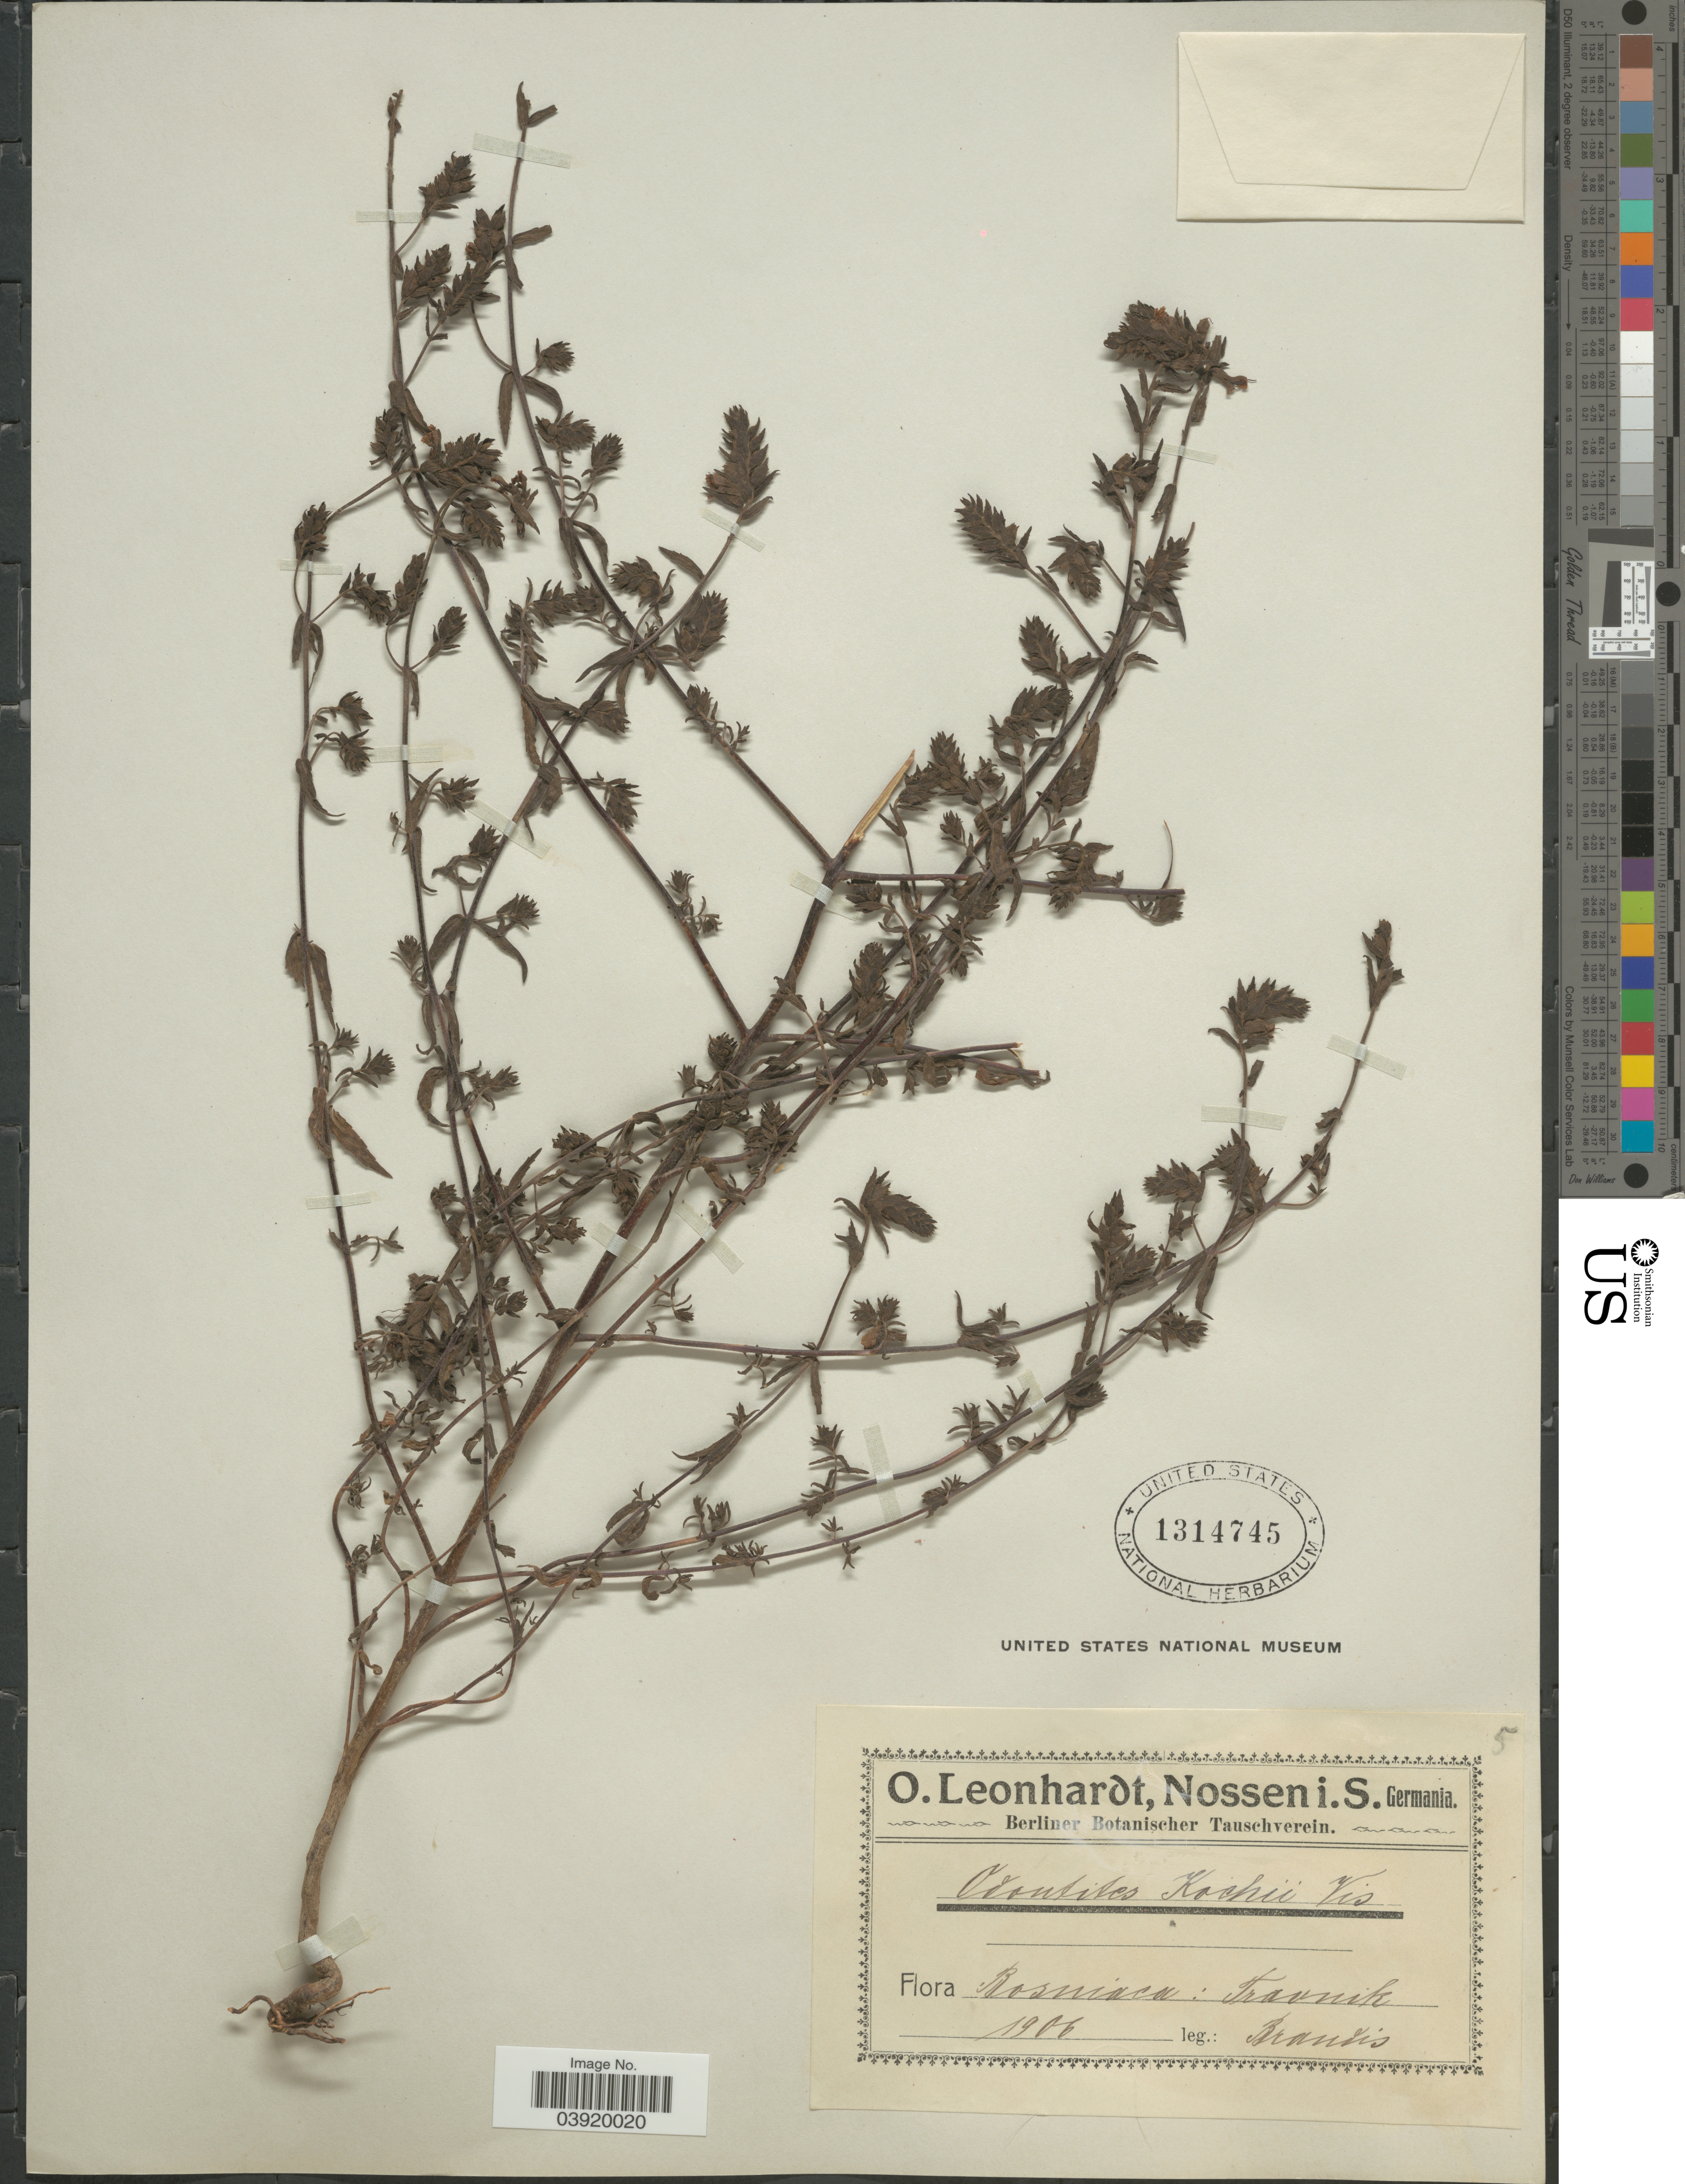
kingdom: Plantae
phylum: Tracheophyta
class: Magnoliopsida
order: Lamiales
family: Orobanchaceae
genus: Odontites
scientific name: Odontites vulgaris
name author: Moench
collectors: Brandis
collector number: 5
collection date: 1906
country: Bosnia and Herzegovina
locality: Bosniaca: Travnik.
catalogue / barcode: US 1314745